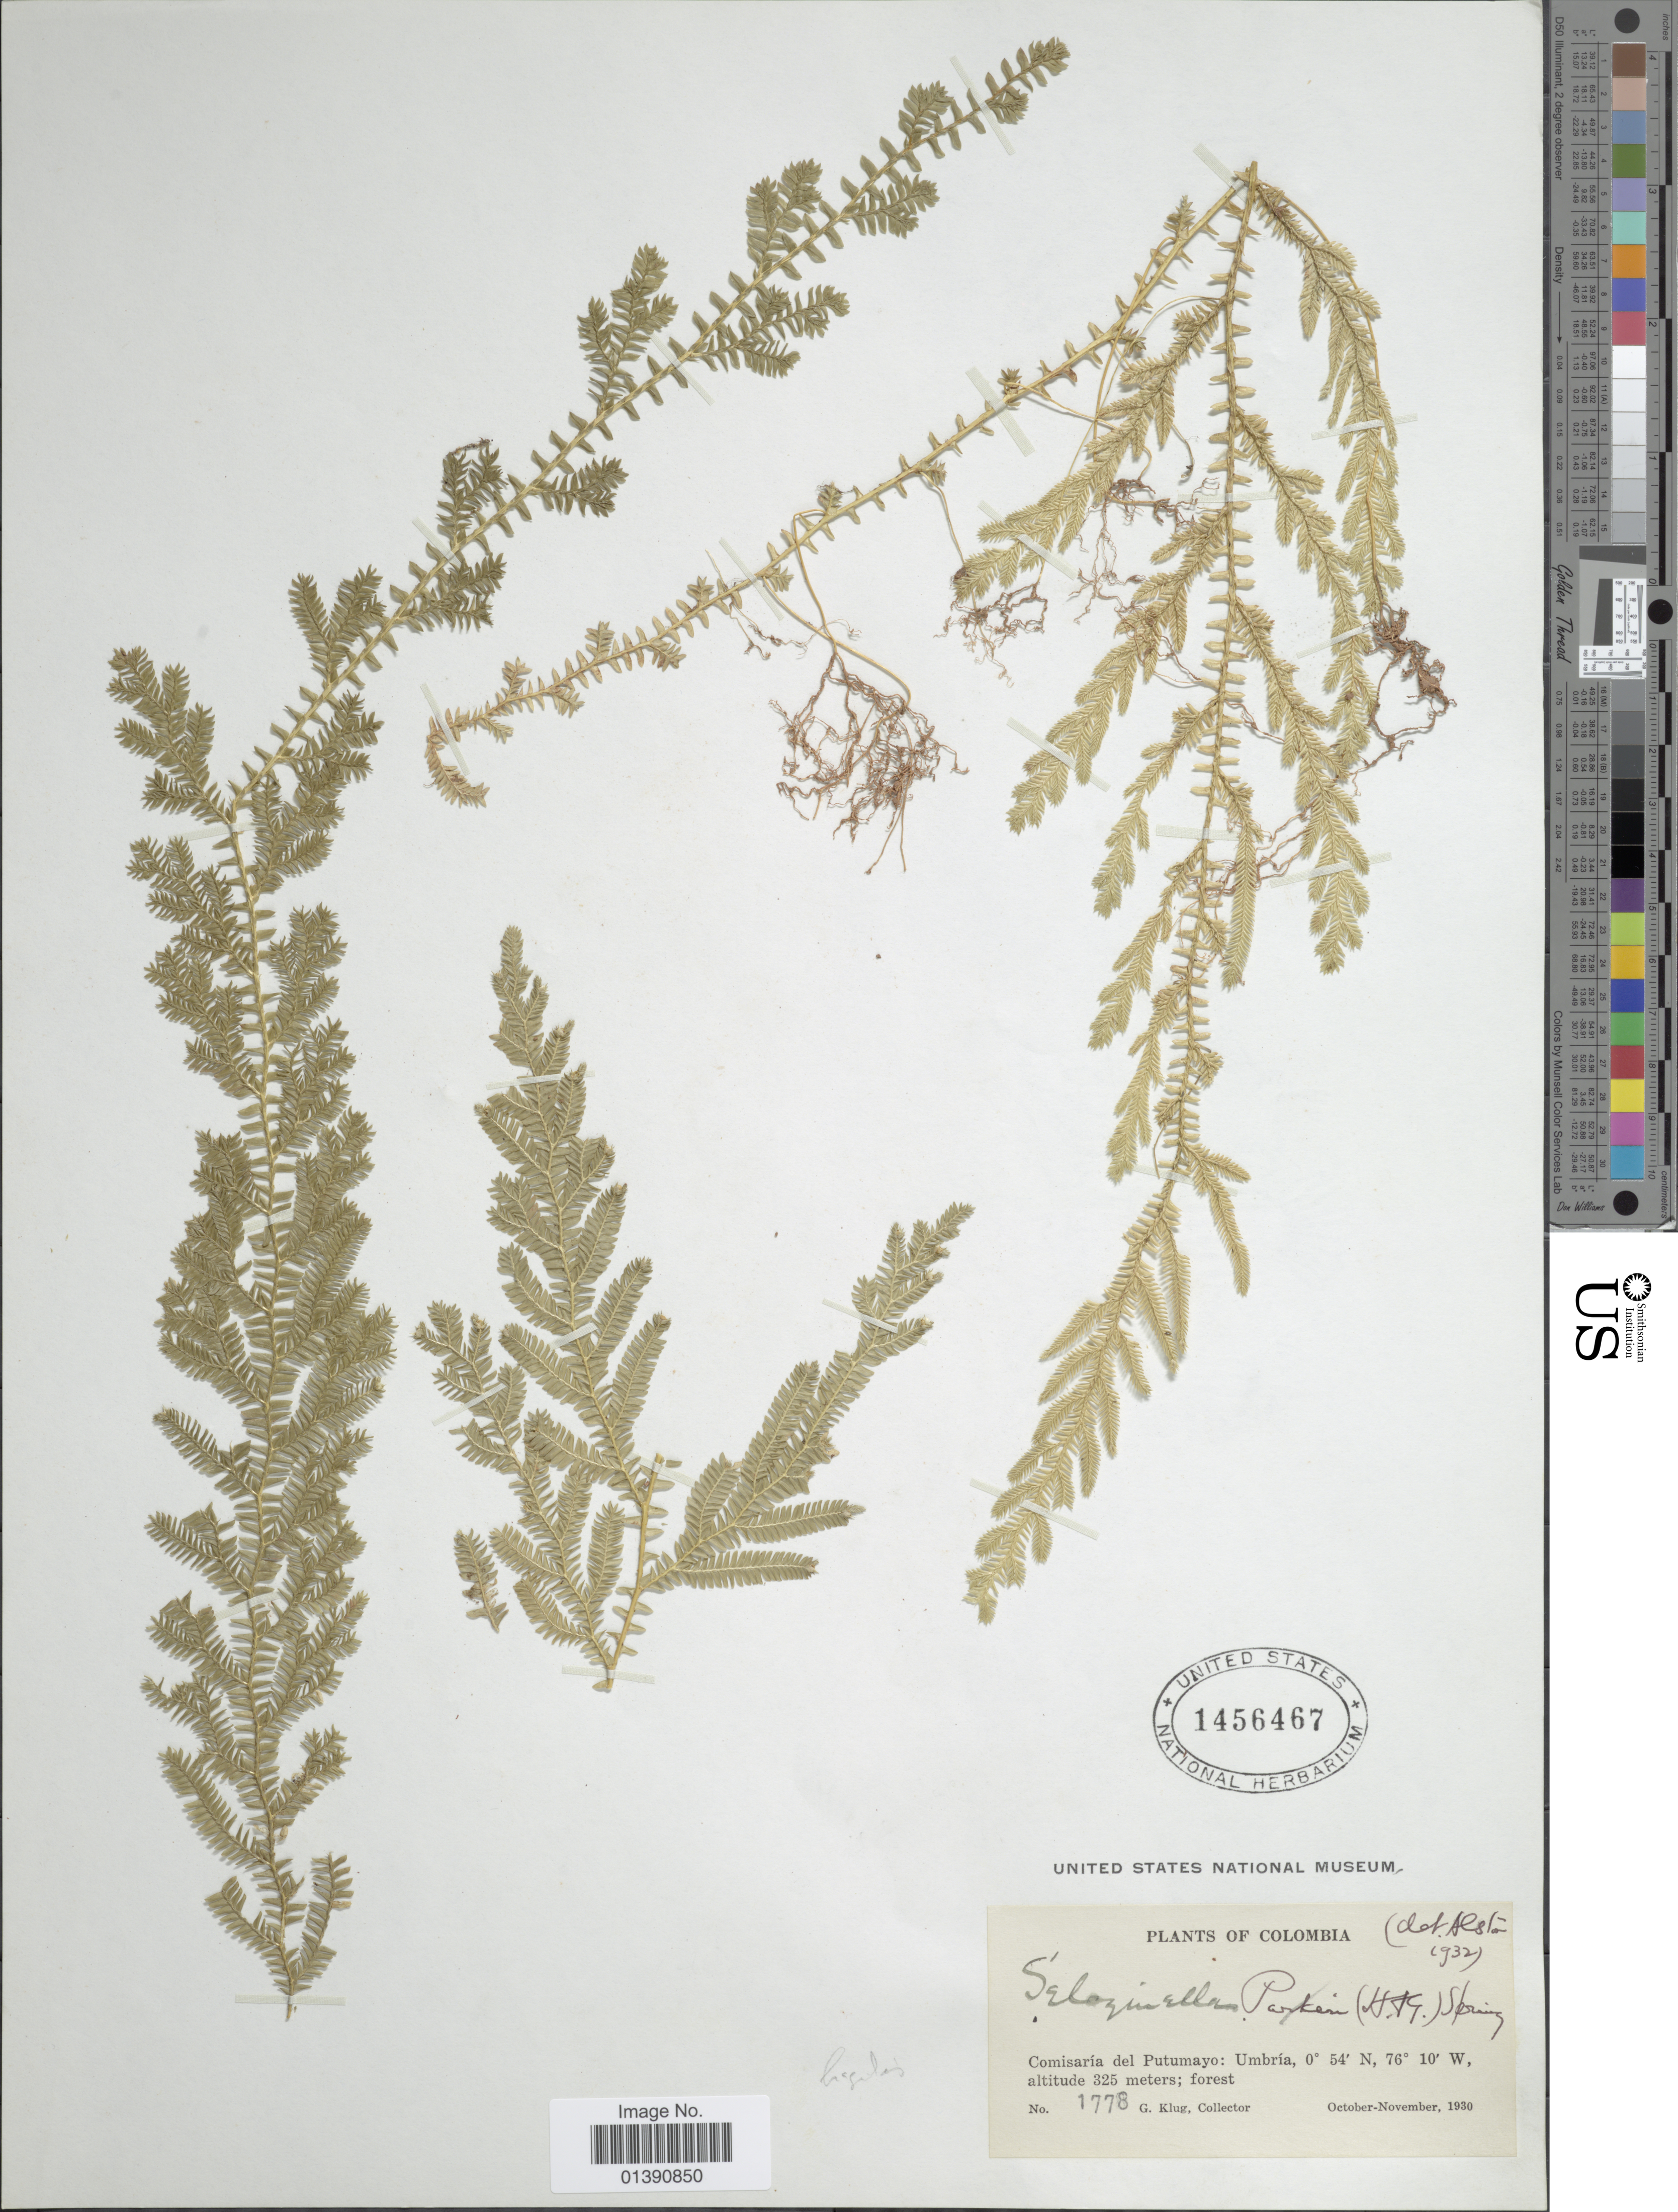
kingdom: Plantae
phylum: Tracheophyta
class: Lycopodiopsida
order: Selaginellales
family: Selaginellaceae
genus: Selaginella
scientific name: Selaginella fragilis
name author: A. Braun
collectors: G. Klug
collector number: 1778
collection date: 1930-10/1930-11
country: Colombia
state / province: Putumayo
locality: Comisaria del Putumayo, Umbría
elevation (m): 325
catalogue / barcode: US 1456467